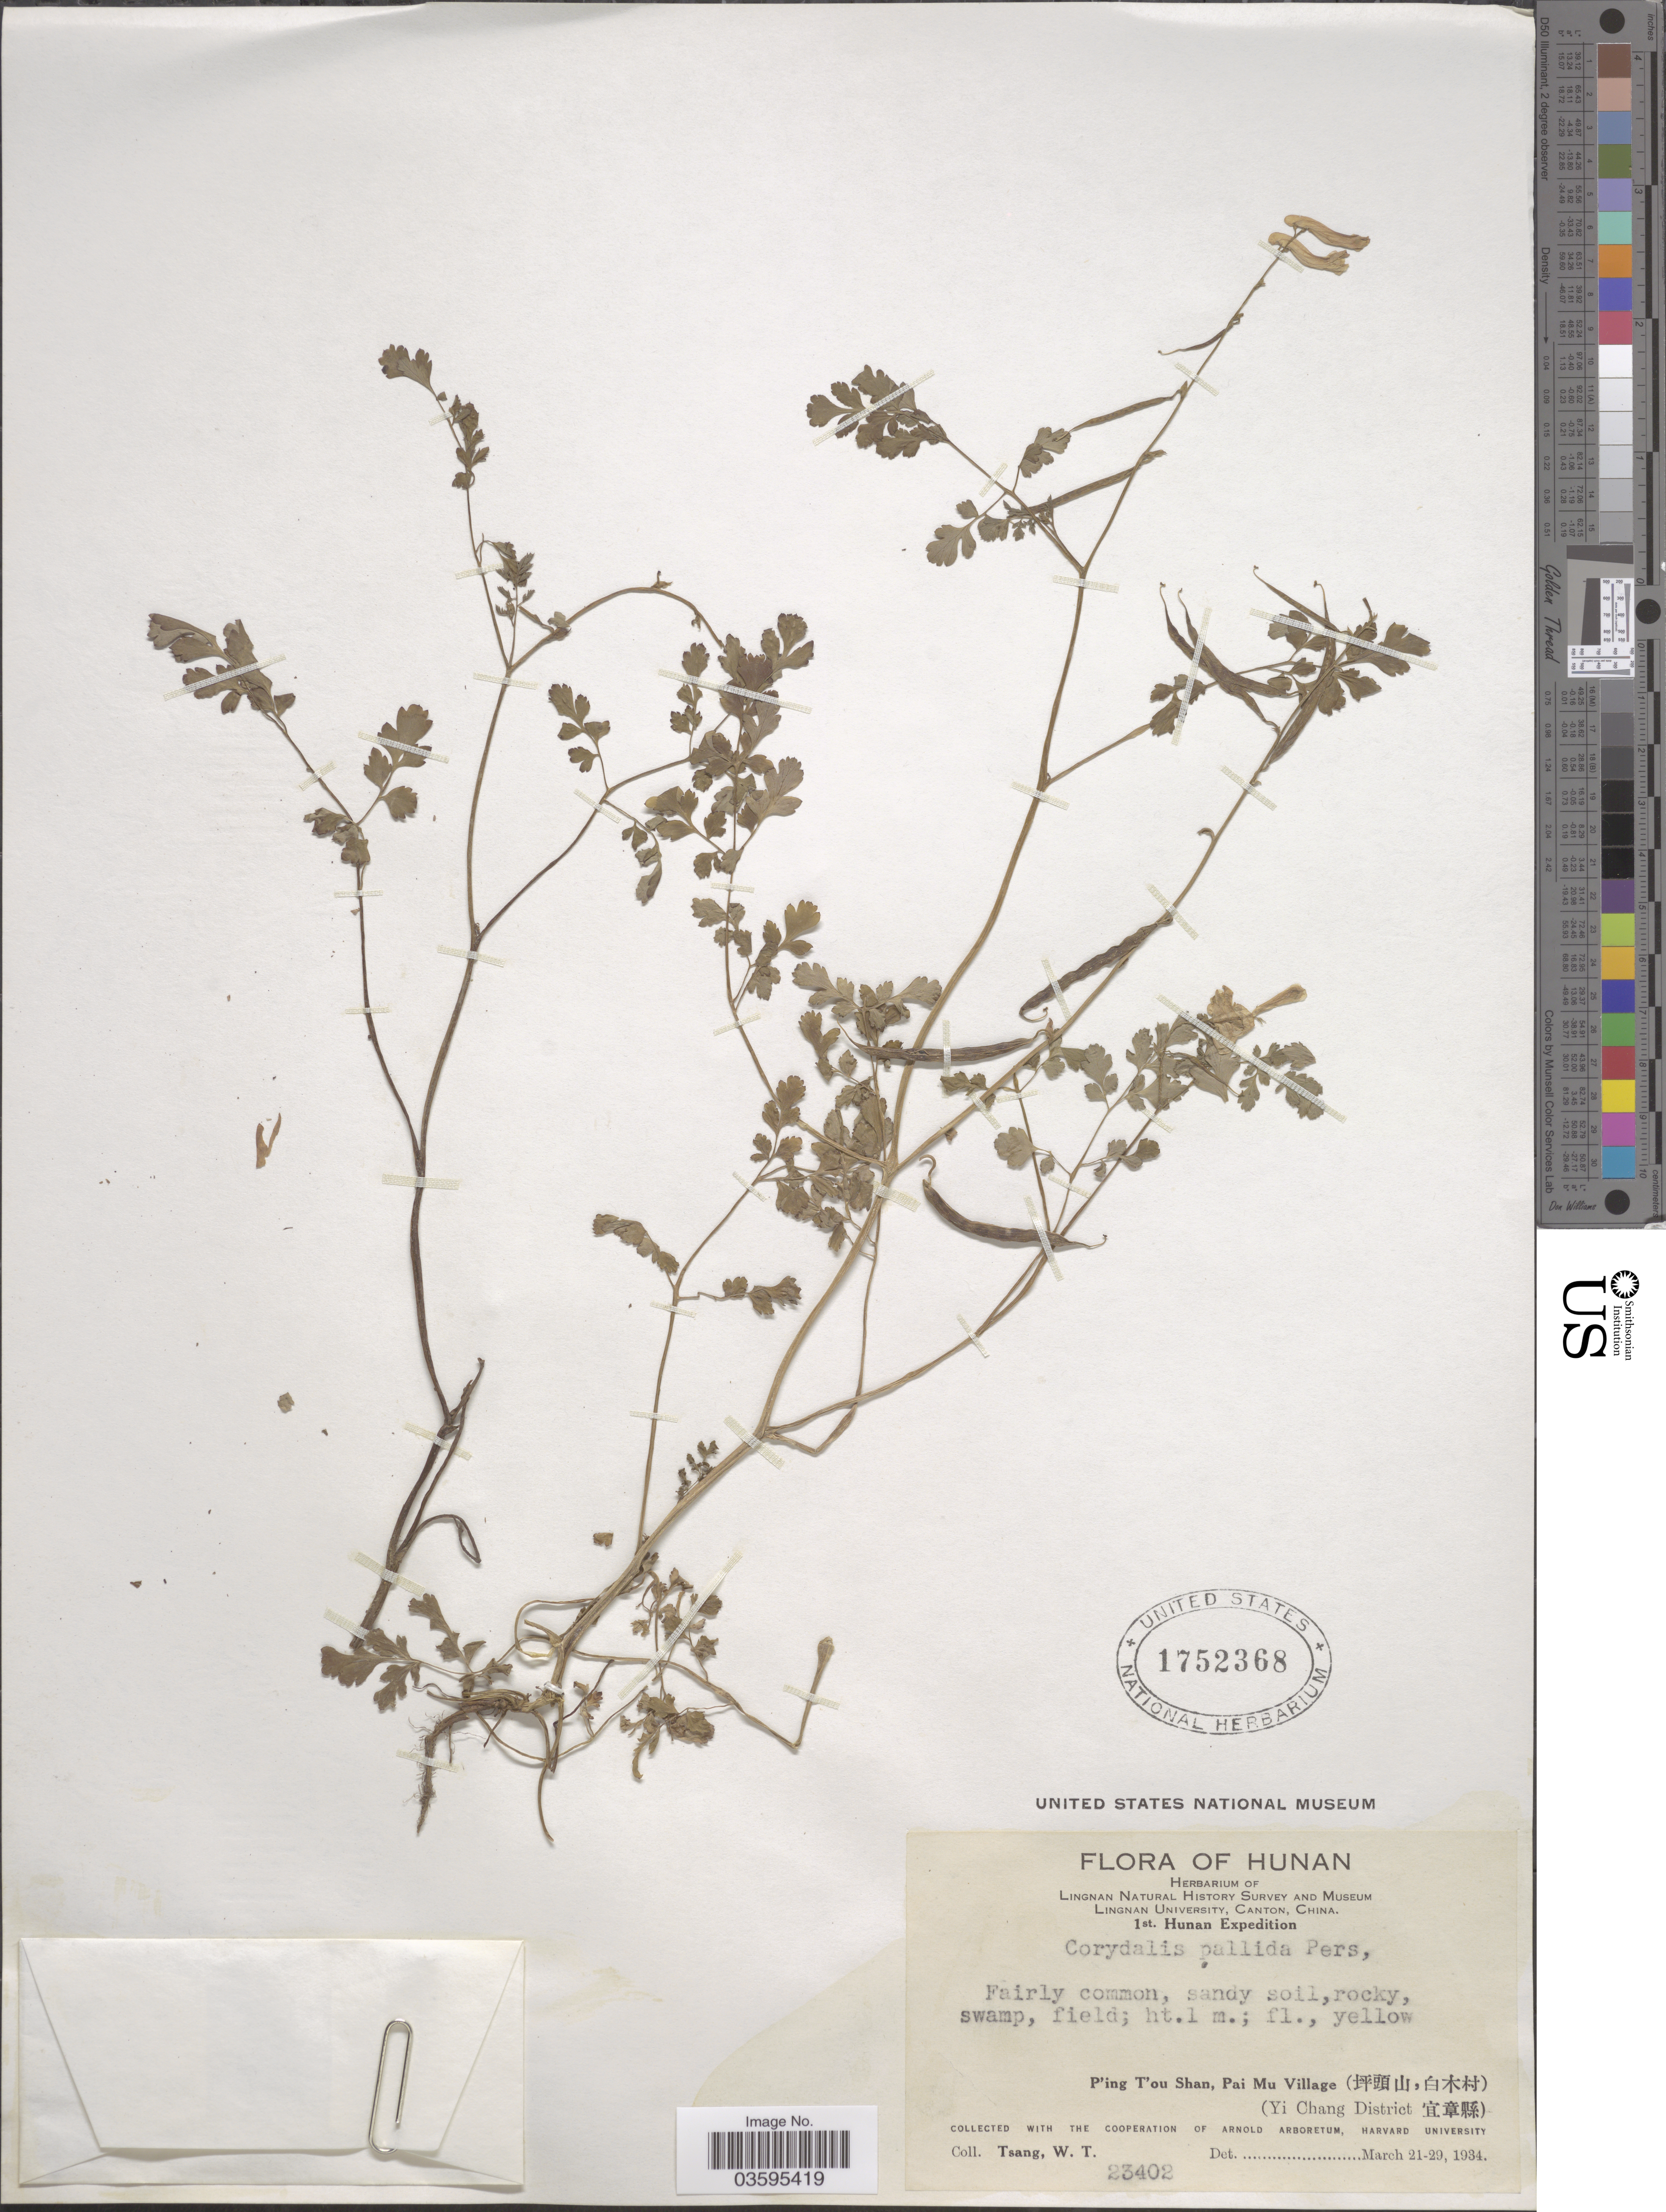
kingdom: Plantae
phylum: Tracheophyta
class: Magnoliopsida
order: Ranunculales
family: Papaveraceae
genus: Corydalis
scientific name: Corydalis pallida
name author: (Thunb.) Pers.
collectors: W. T. Tsang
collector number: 23402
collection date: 1934-03-21/1934-03-29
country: China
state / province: Hunan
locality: P'ing T'ou Shan, Pai Mu Village (X) (Yi Chang District X).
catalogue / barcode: US 1752368